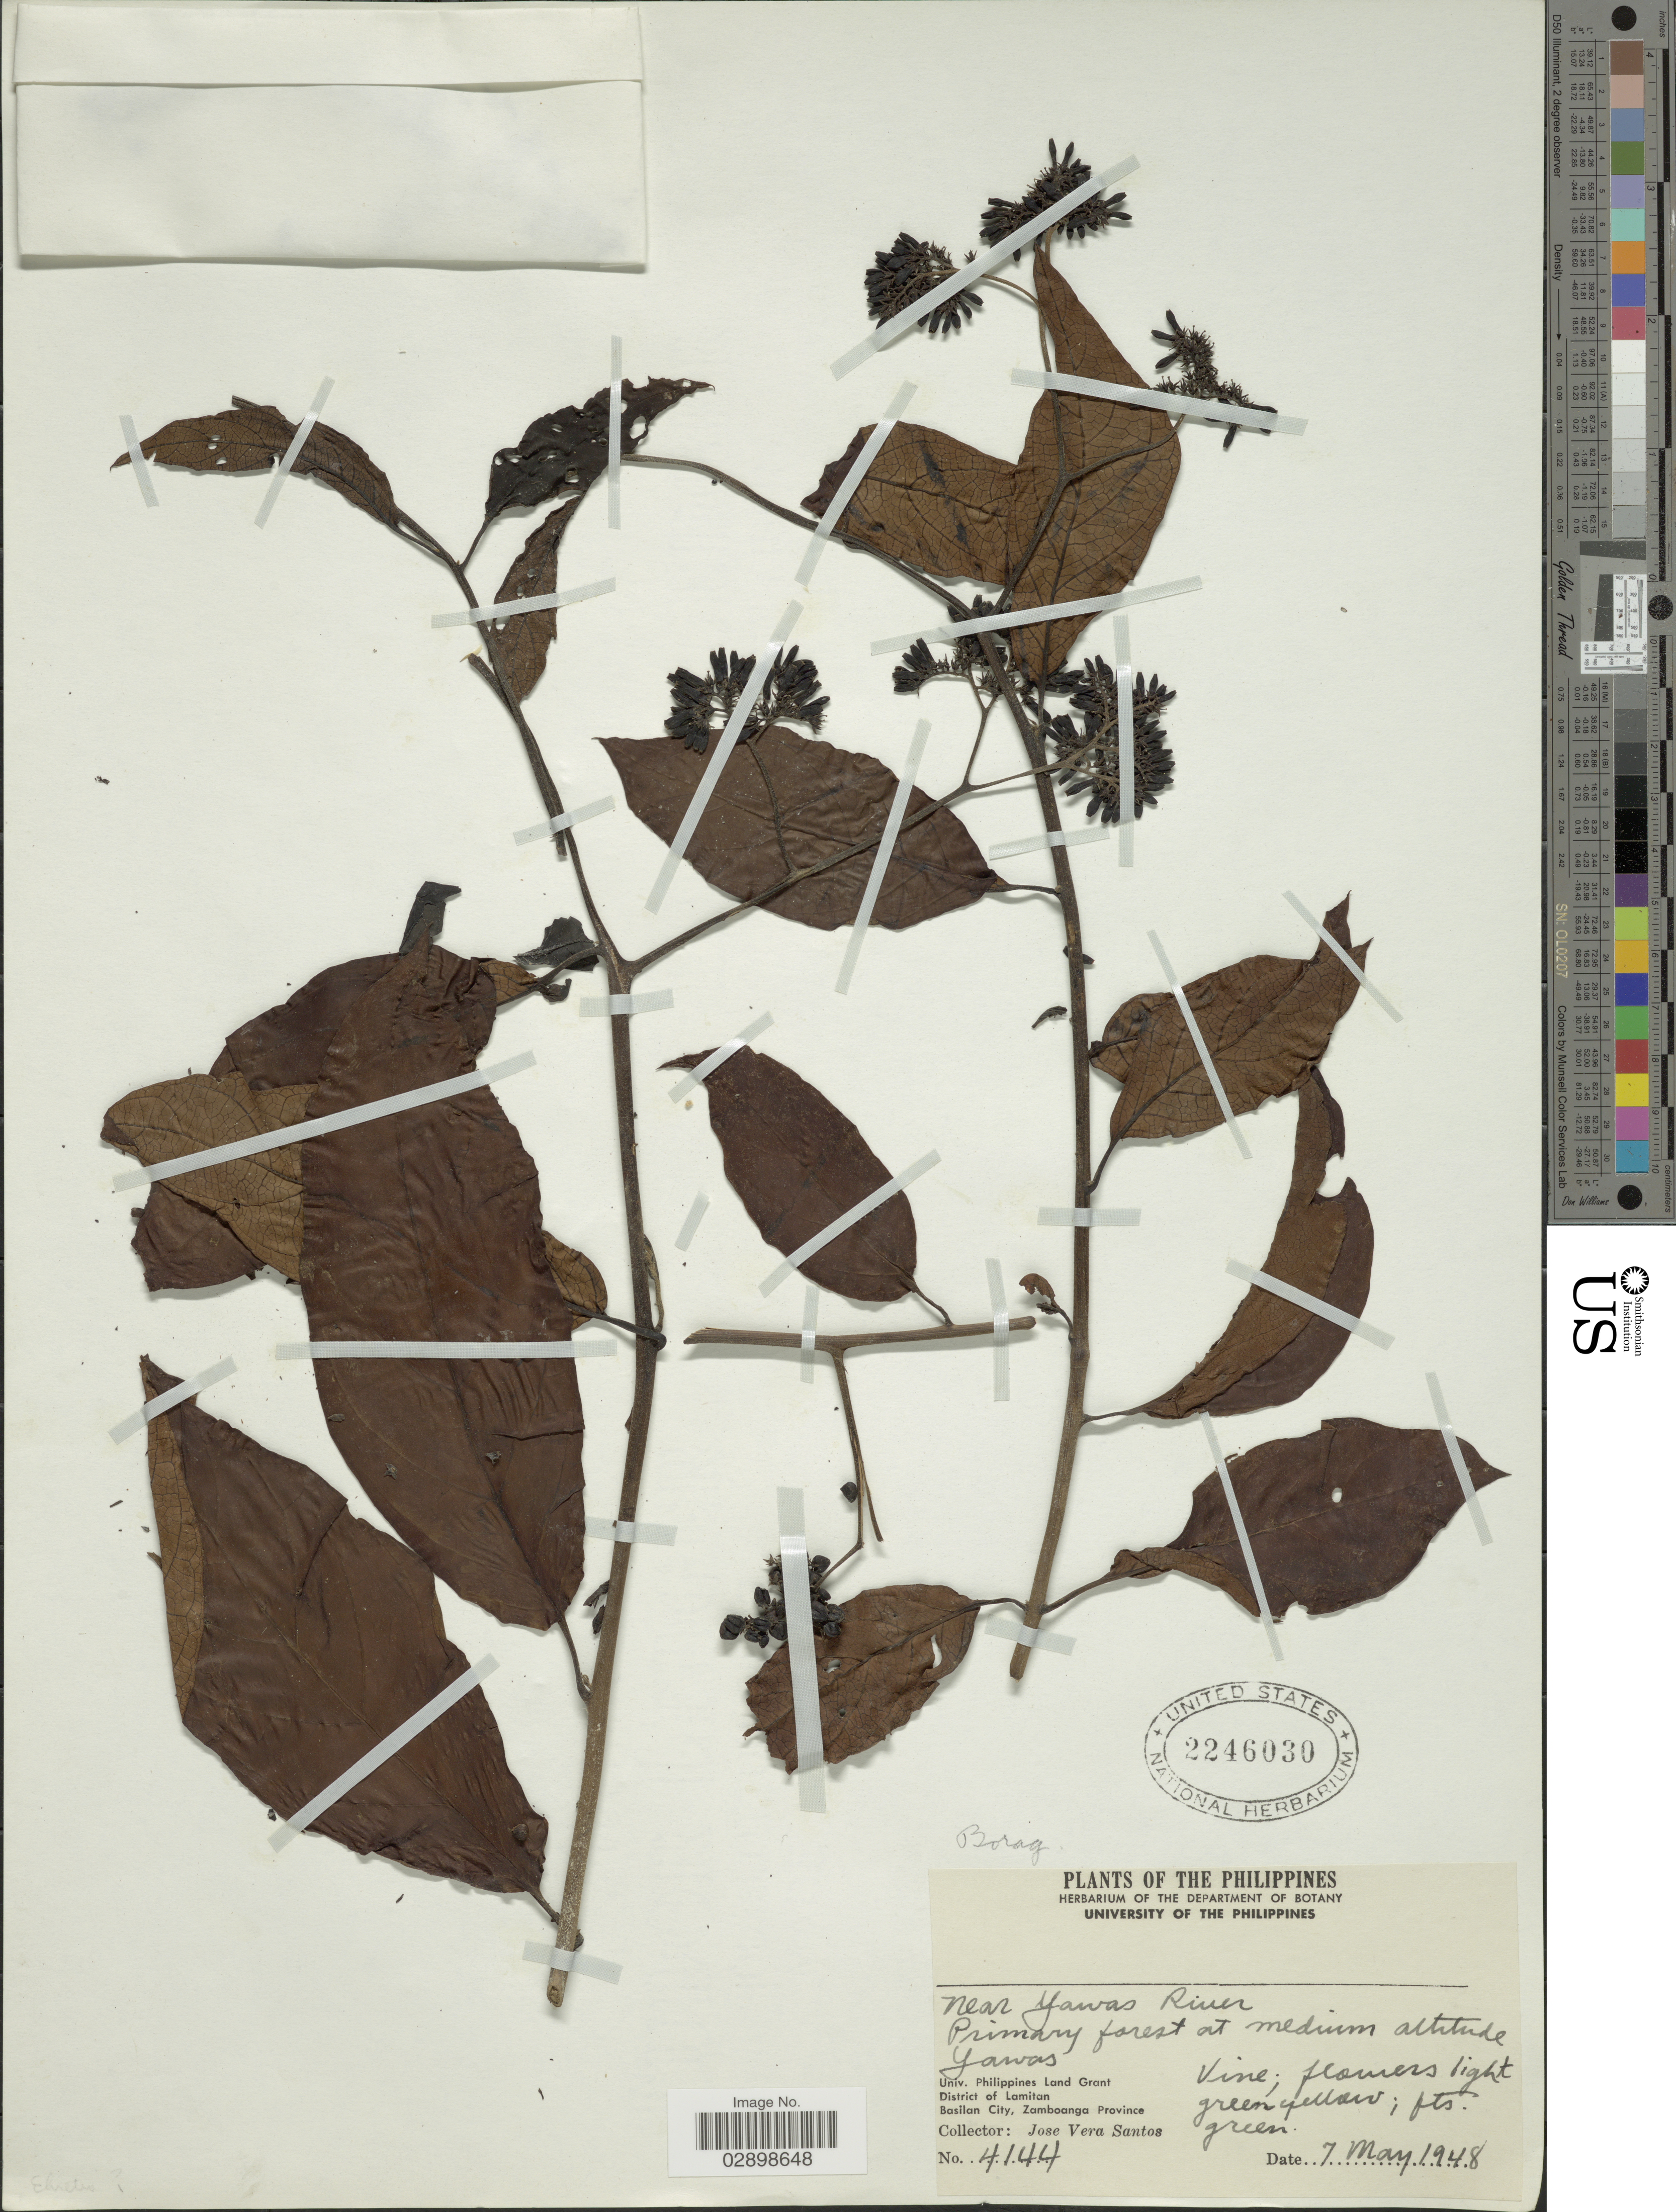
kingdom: Plantae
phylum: Tracheophyta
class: Magnoliopsida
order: Boraginales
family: Heliotropiaceae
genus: Tournefortia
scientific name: Tournefortia sarmentosa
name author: Lam.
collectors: J. V. Santos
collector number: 4144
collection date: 1948-05-07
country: Philippines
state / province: Zamboanga Peninsula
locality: Univ. Philippines Land Grant. District of Lamitan. Basilan City, Zamboanga Province.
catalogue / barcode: US 2246030